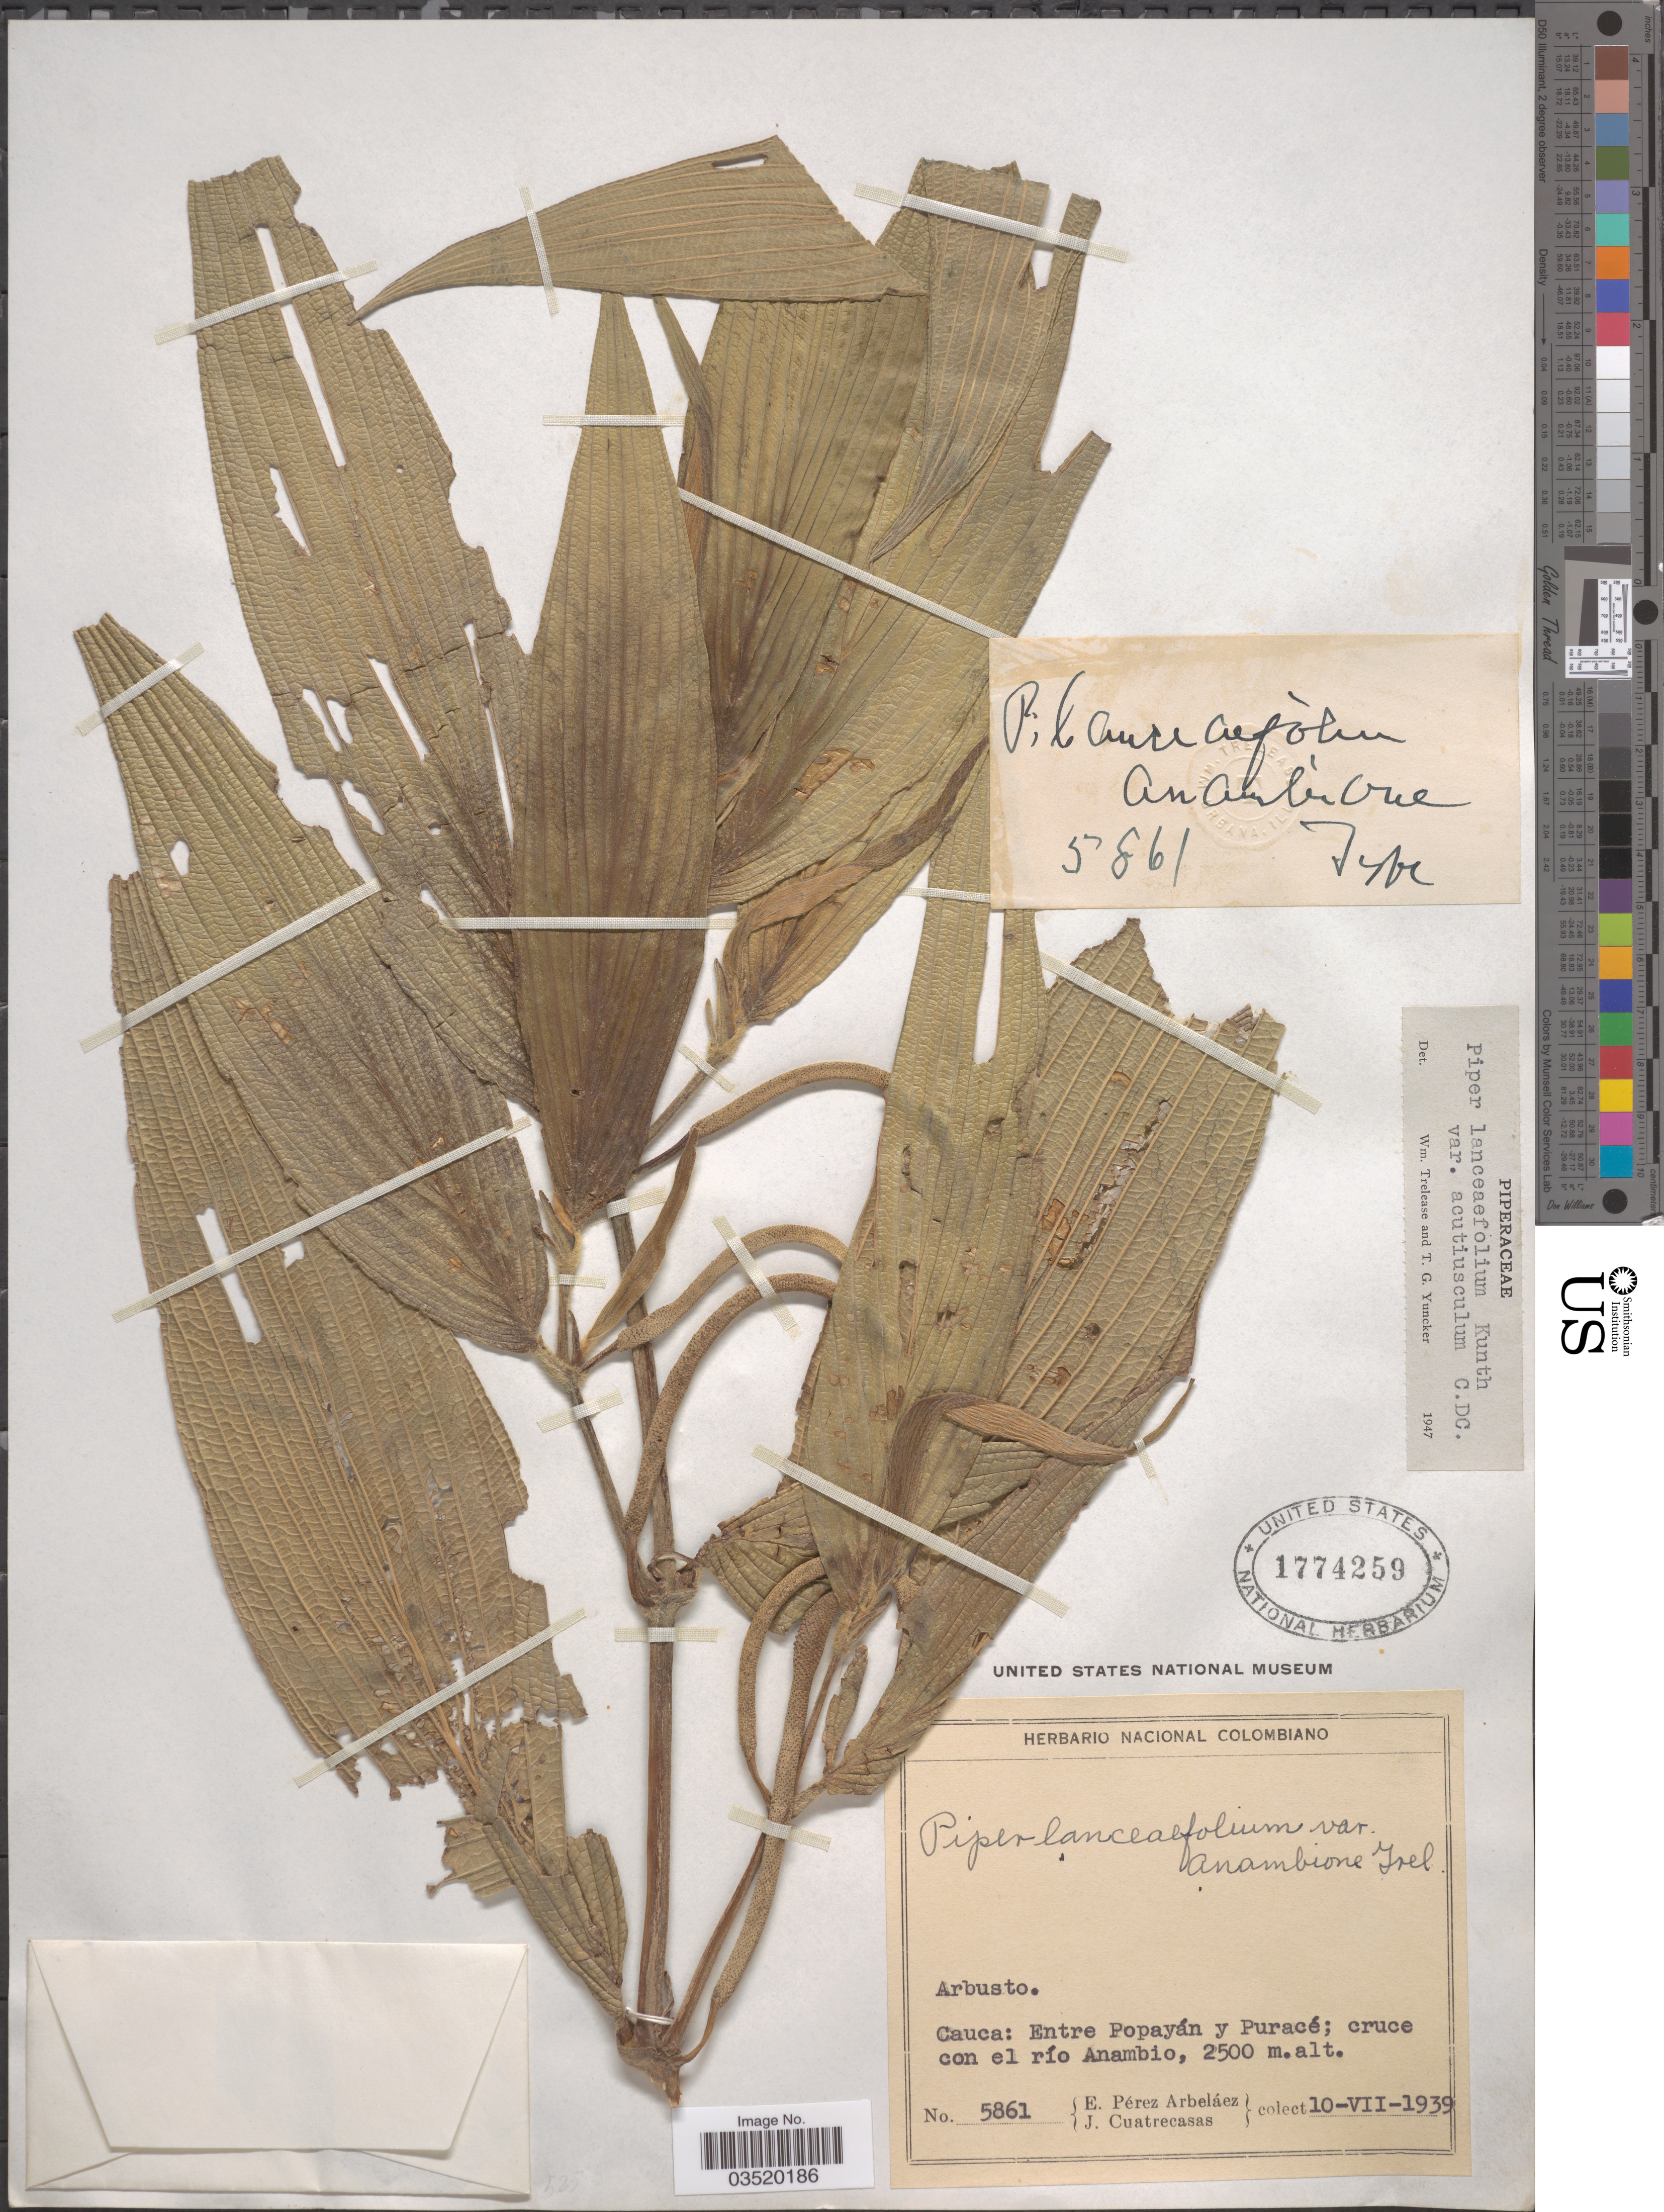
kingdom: Plantae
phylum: Tracheophyta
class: Magnoliopsida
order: Piperales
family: Piperaceae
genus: Piper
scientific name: Piper lanceifolium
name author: Kunth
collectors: E. Pérez Arbeláez & J. Cuatrecasas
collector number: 5861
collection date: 1939-07-10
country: Colombia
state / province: Cauca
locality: Entre Popayán y Puracé; cruce con el río Anambio.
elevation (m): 2500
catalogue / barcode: US 1774259